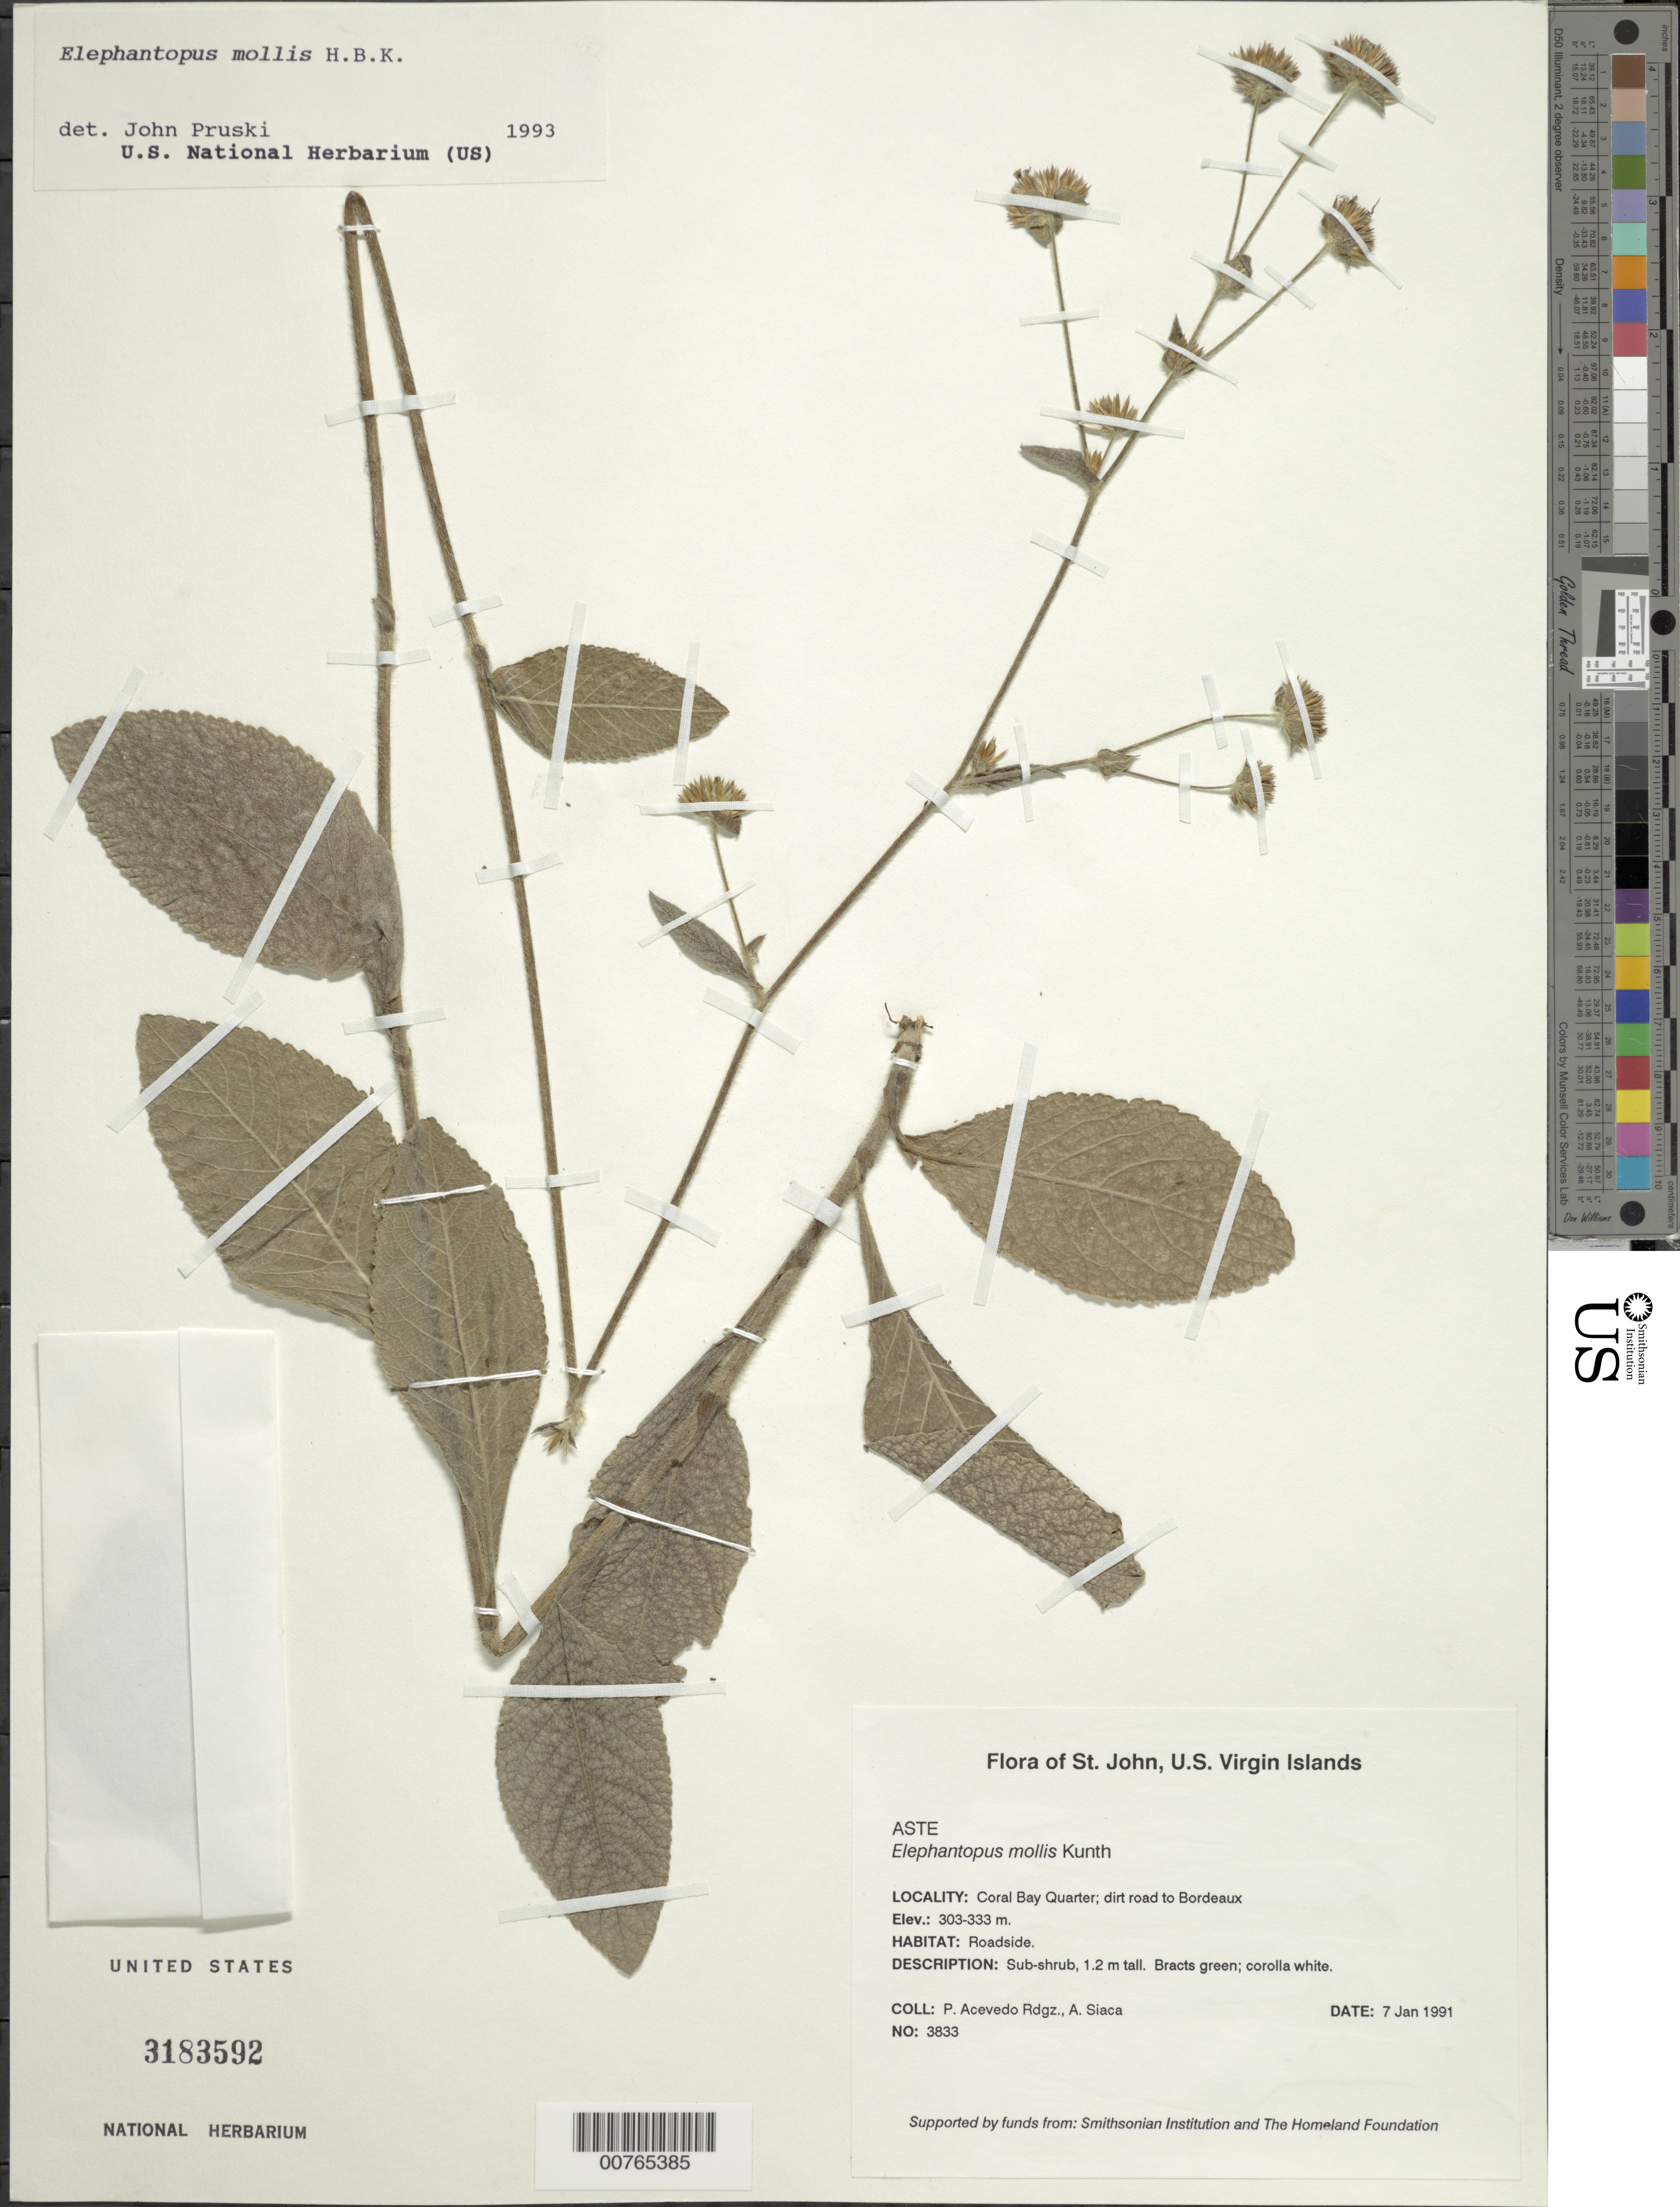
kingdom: Plantae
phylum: Tracheophyta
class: Magnoliopsida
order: Asterales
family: Asteraceae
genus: Elephantopus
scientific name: Elephantopus mollis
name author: Kunth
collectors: P. Acevedo-Rodr. & A. Siaca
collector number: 3833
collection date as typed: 07 Jan 1991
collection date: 1991-01-07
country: U.S. Virgin Islands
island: St. John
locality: Coral Bay Quarter; dirt road to Bordeaux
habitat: Roadside.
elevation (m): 303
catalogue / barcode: US 3183592